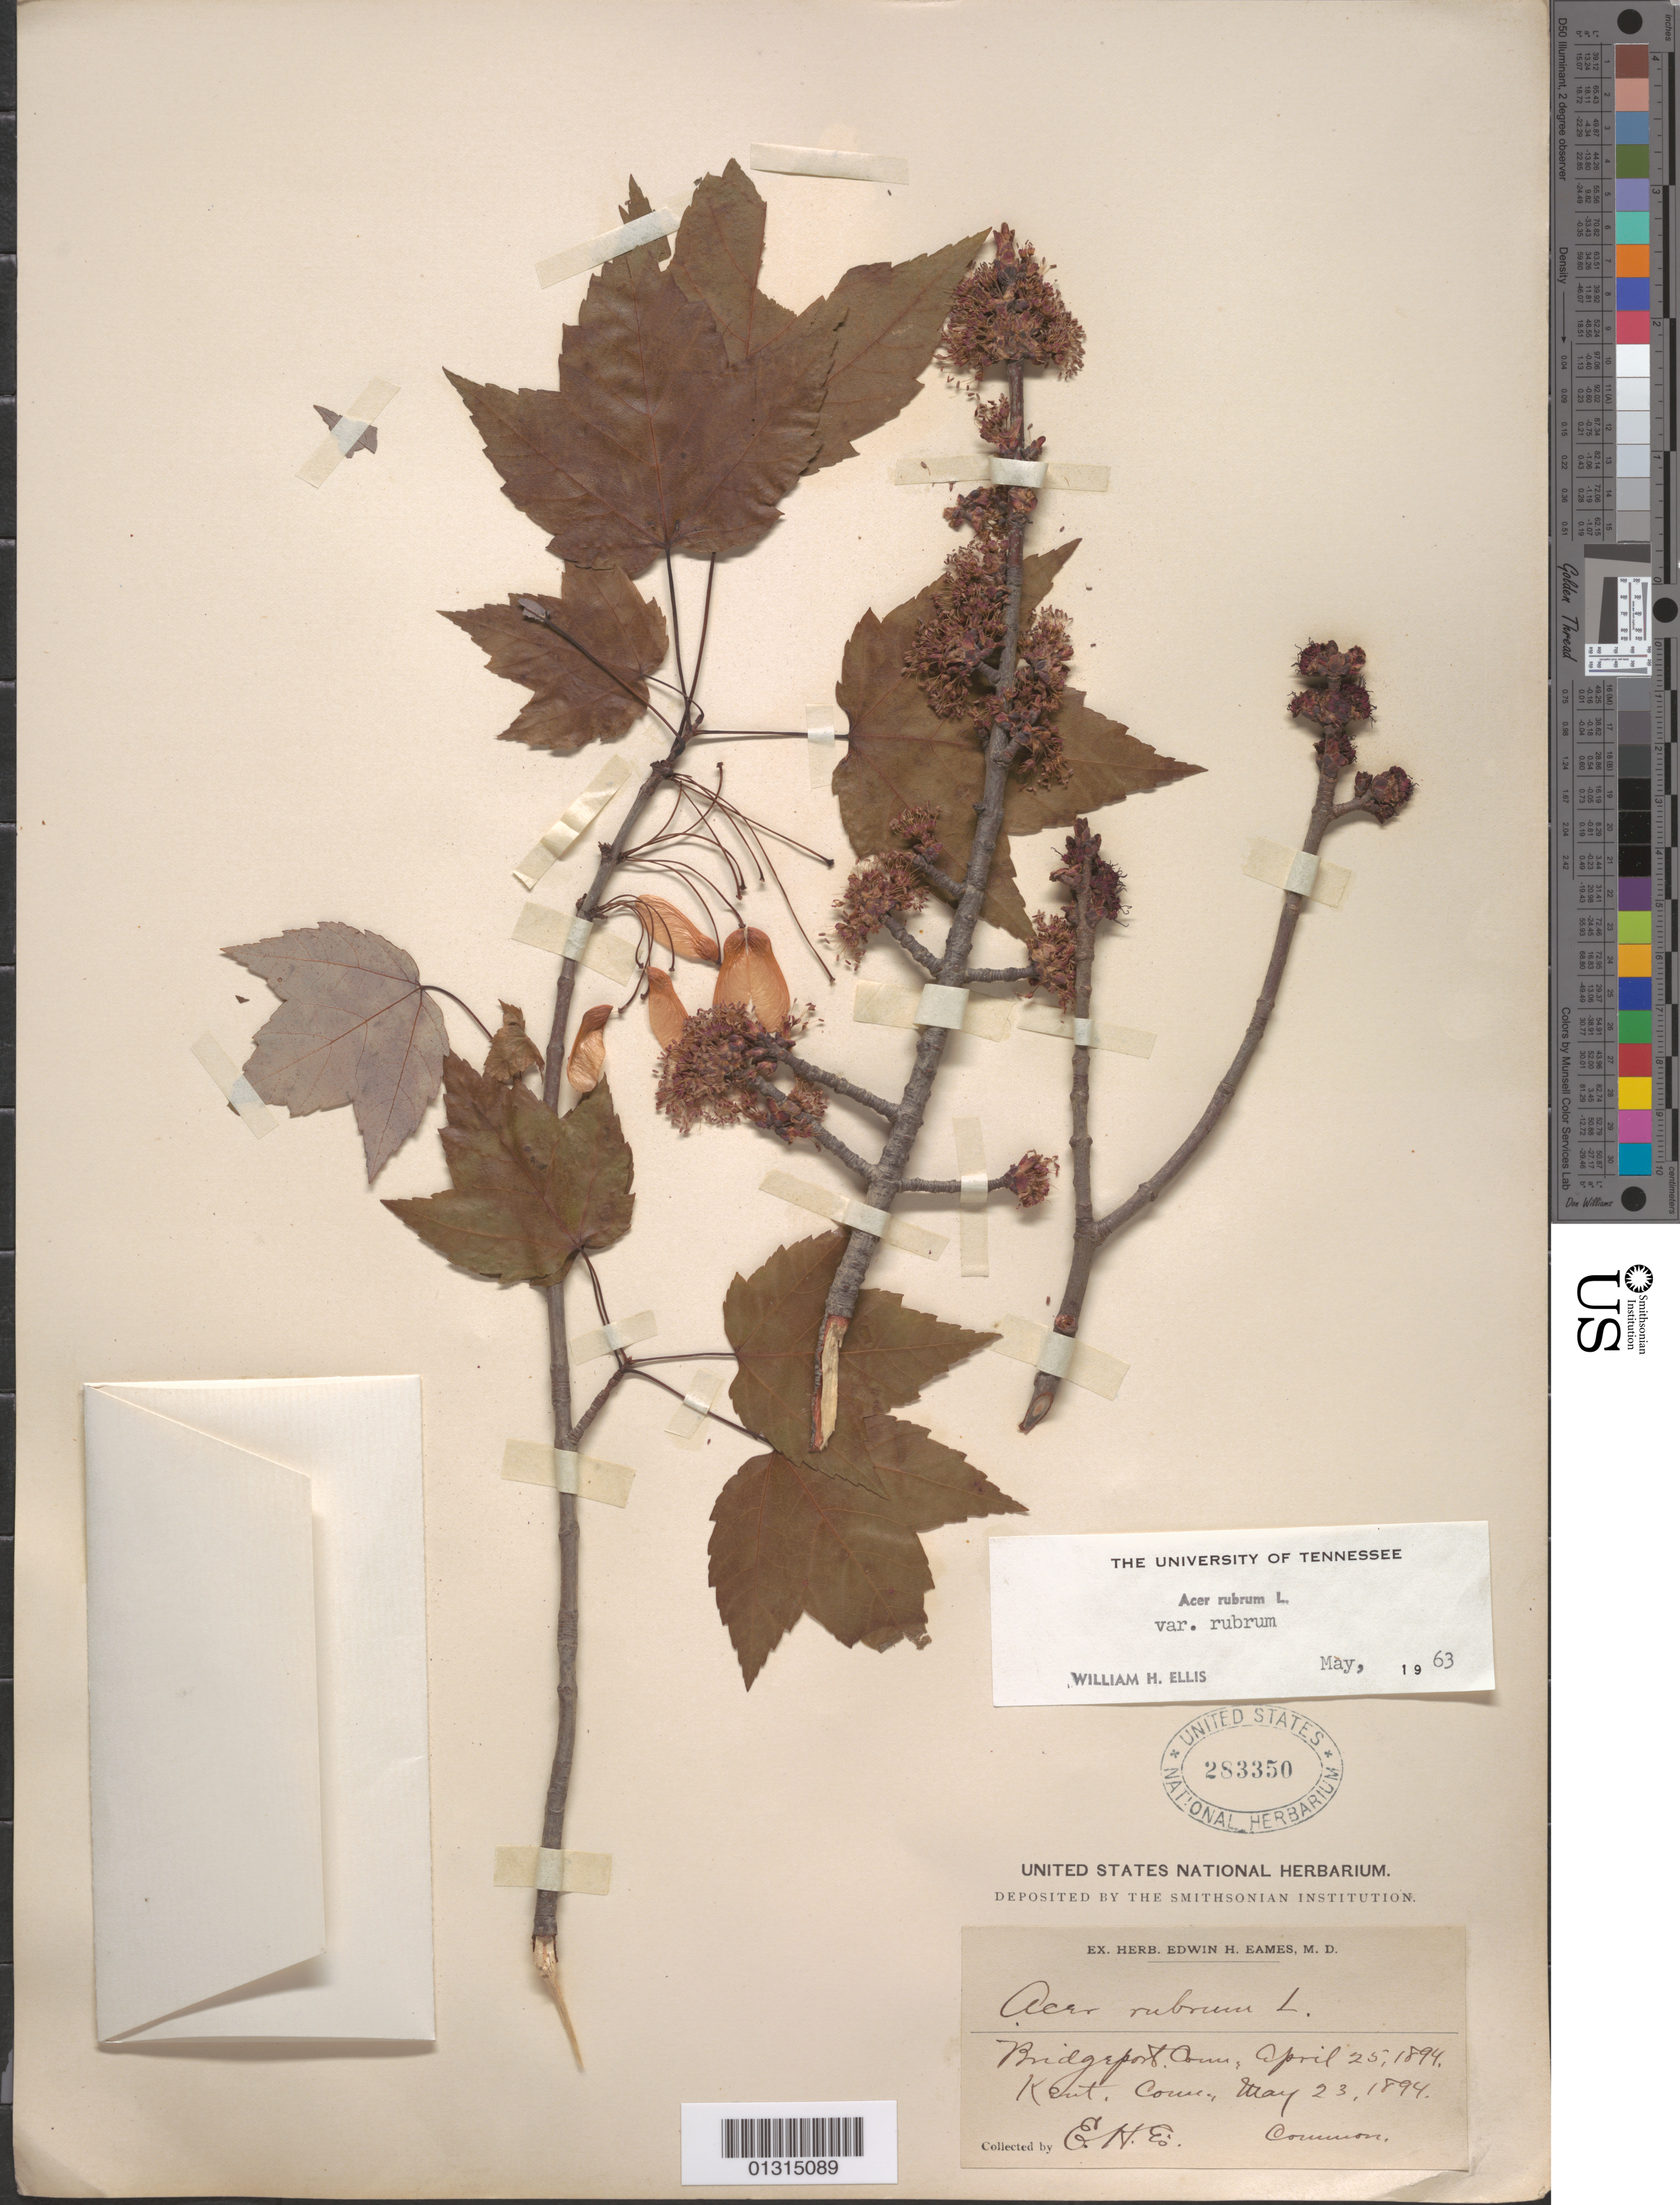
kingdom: Plantae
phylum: Tracheophyta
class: Magnoliopsida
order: Sapindales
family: Sapindaceae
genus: Acer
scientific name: Acer rubrum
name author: L.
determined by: Ellis, W. H.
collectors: E. H. Eames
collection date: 1894-04-25,1894-05-23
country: United States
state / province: Connecticut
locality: Bridgeport (April 25, 1894); Kent (May 23, 1894)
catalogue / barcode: US 283350